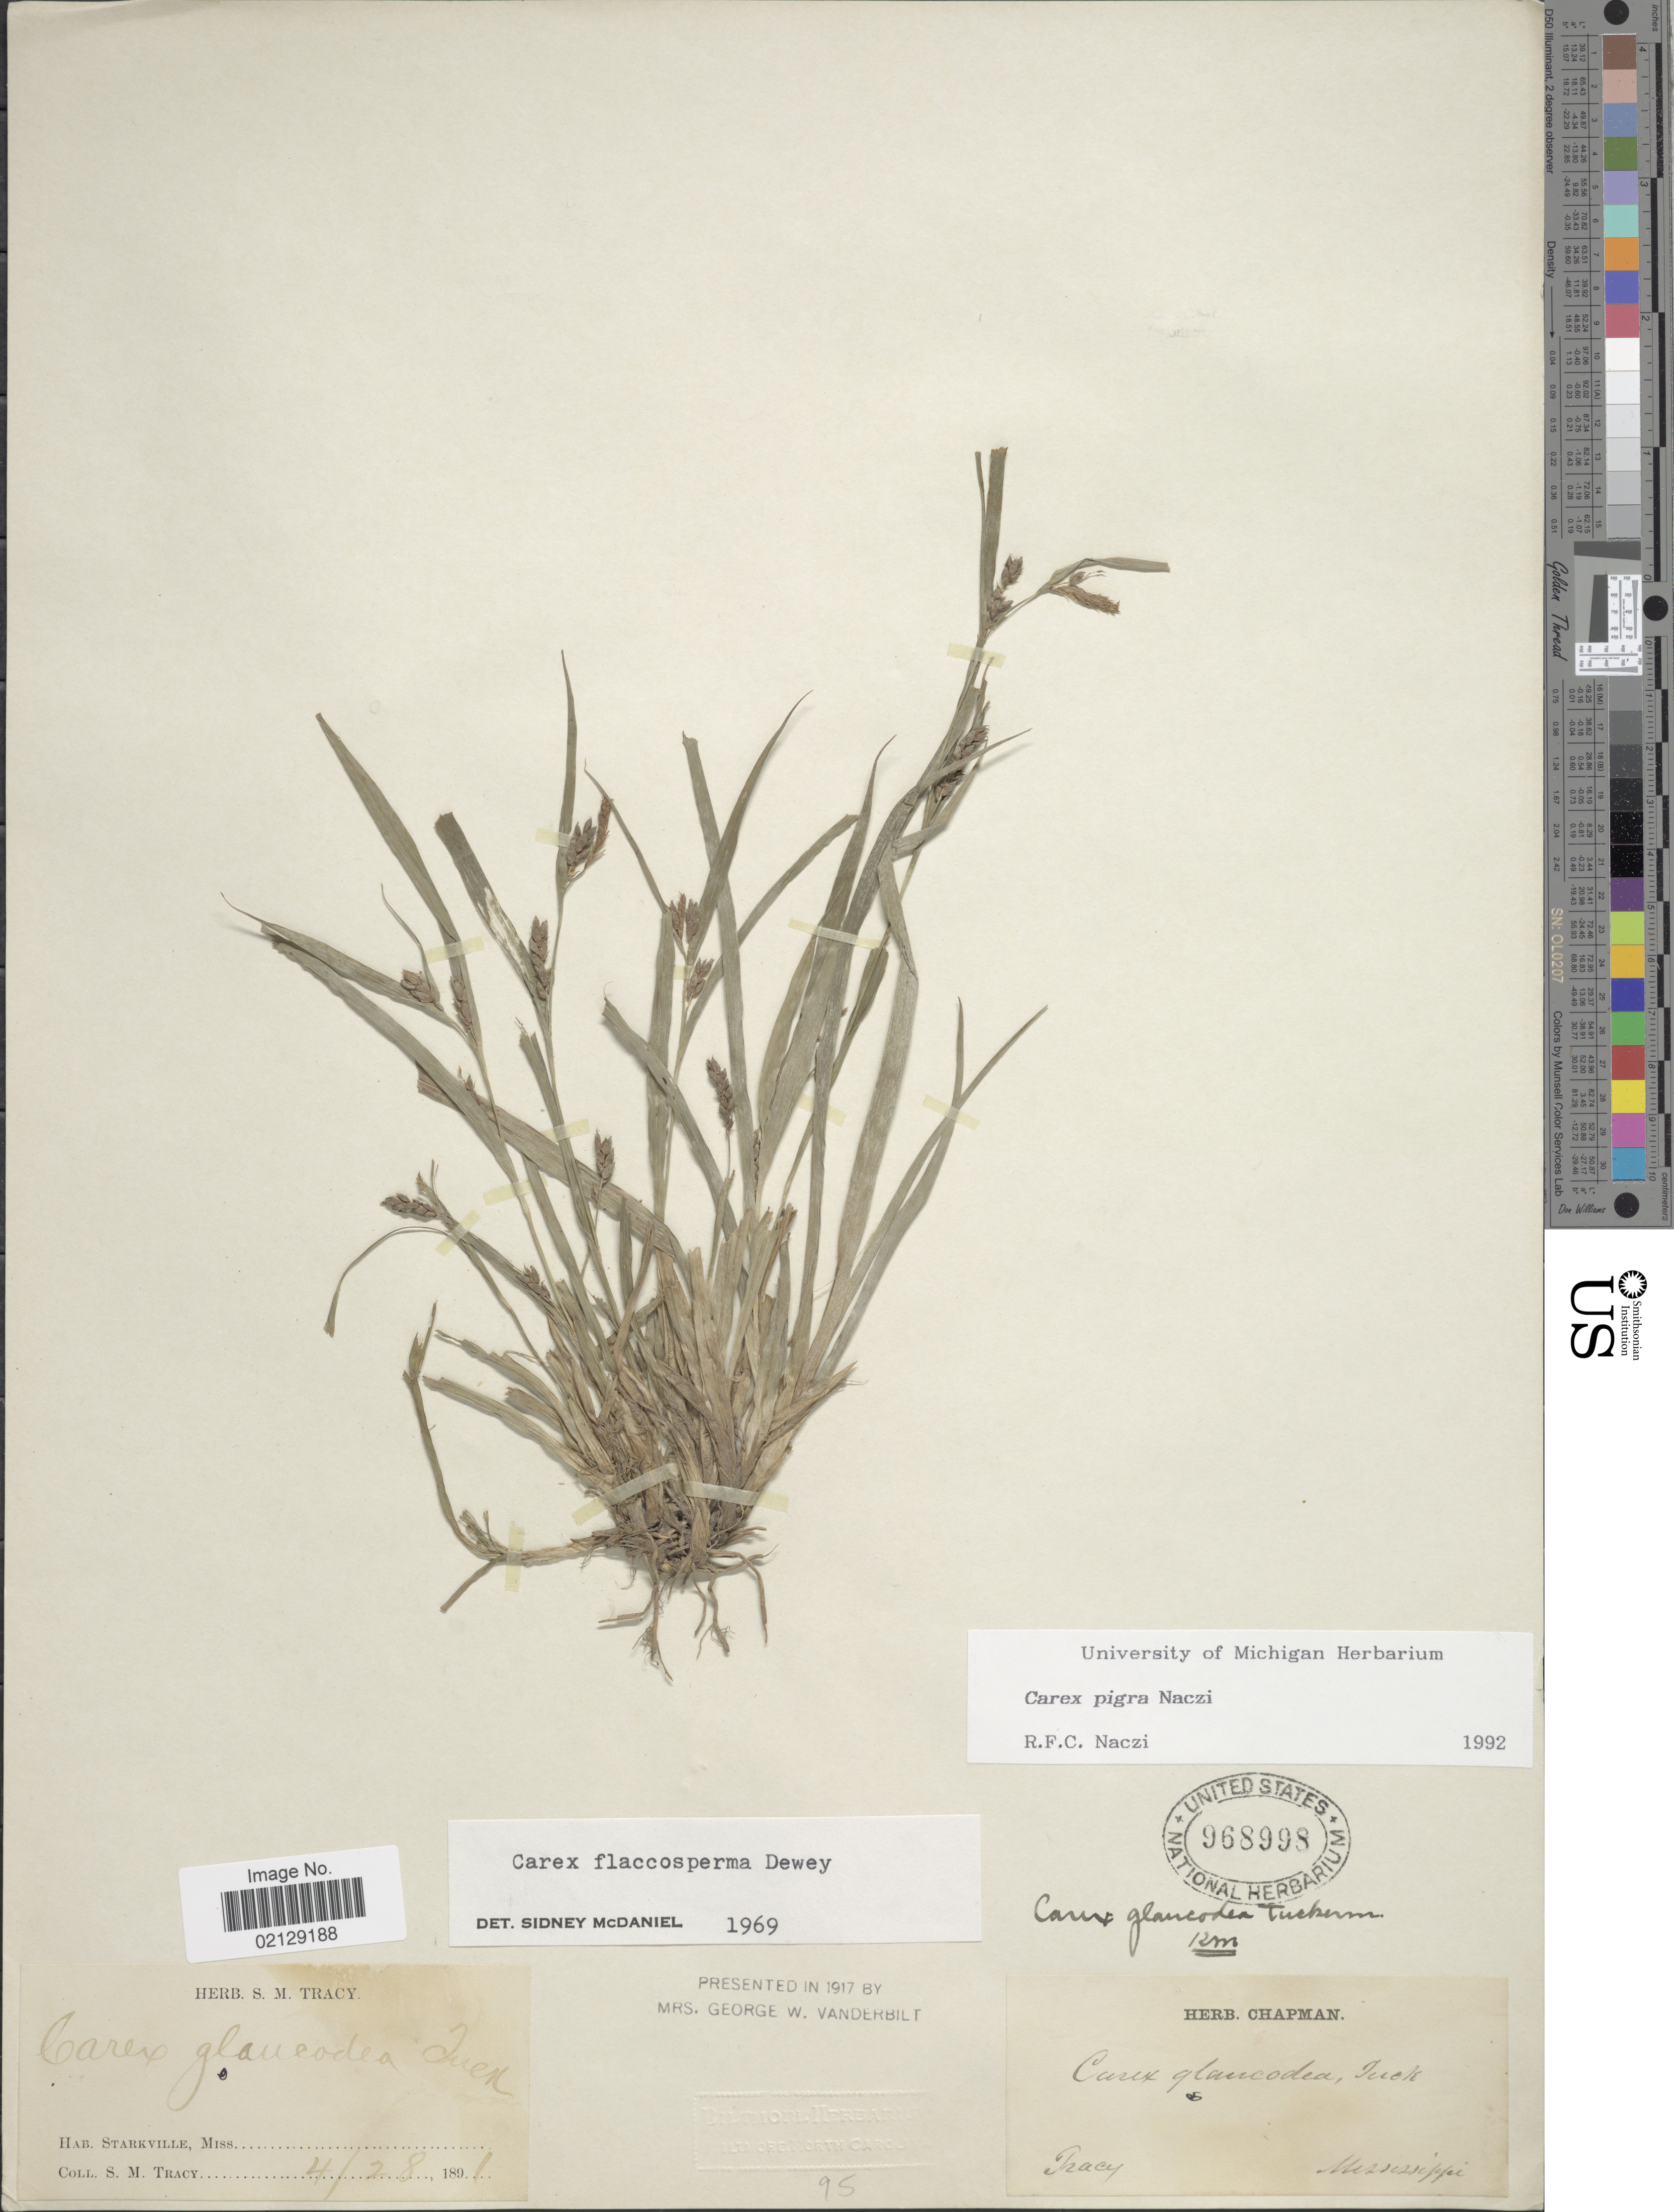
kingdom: Plantae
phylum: Tracheophyta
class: Liliopsida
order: Poales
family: Cyperaceae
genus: Carex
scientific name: Carex pigra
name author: Naczi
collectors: S. M. Tracy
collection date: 1891-04-28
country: United States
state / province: Mississippi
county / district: Oktibbeha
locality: Starkville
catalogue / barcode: US 968998